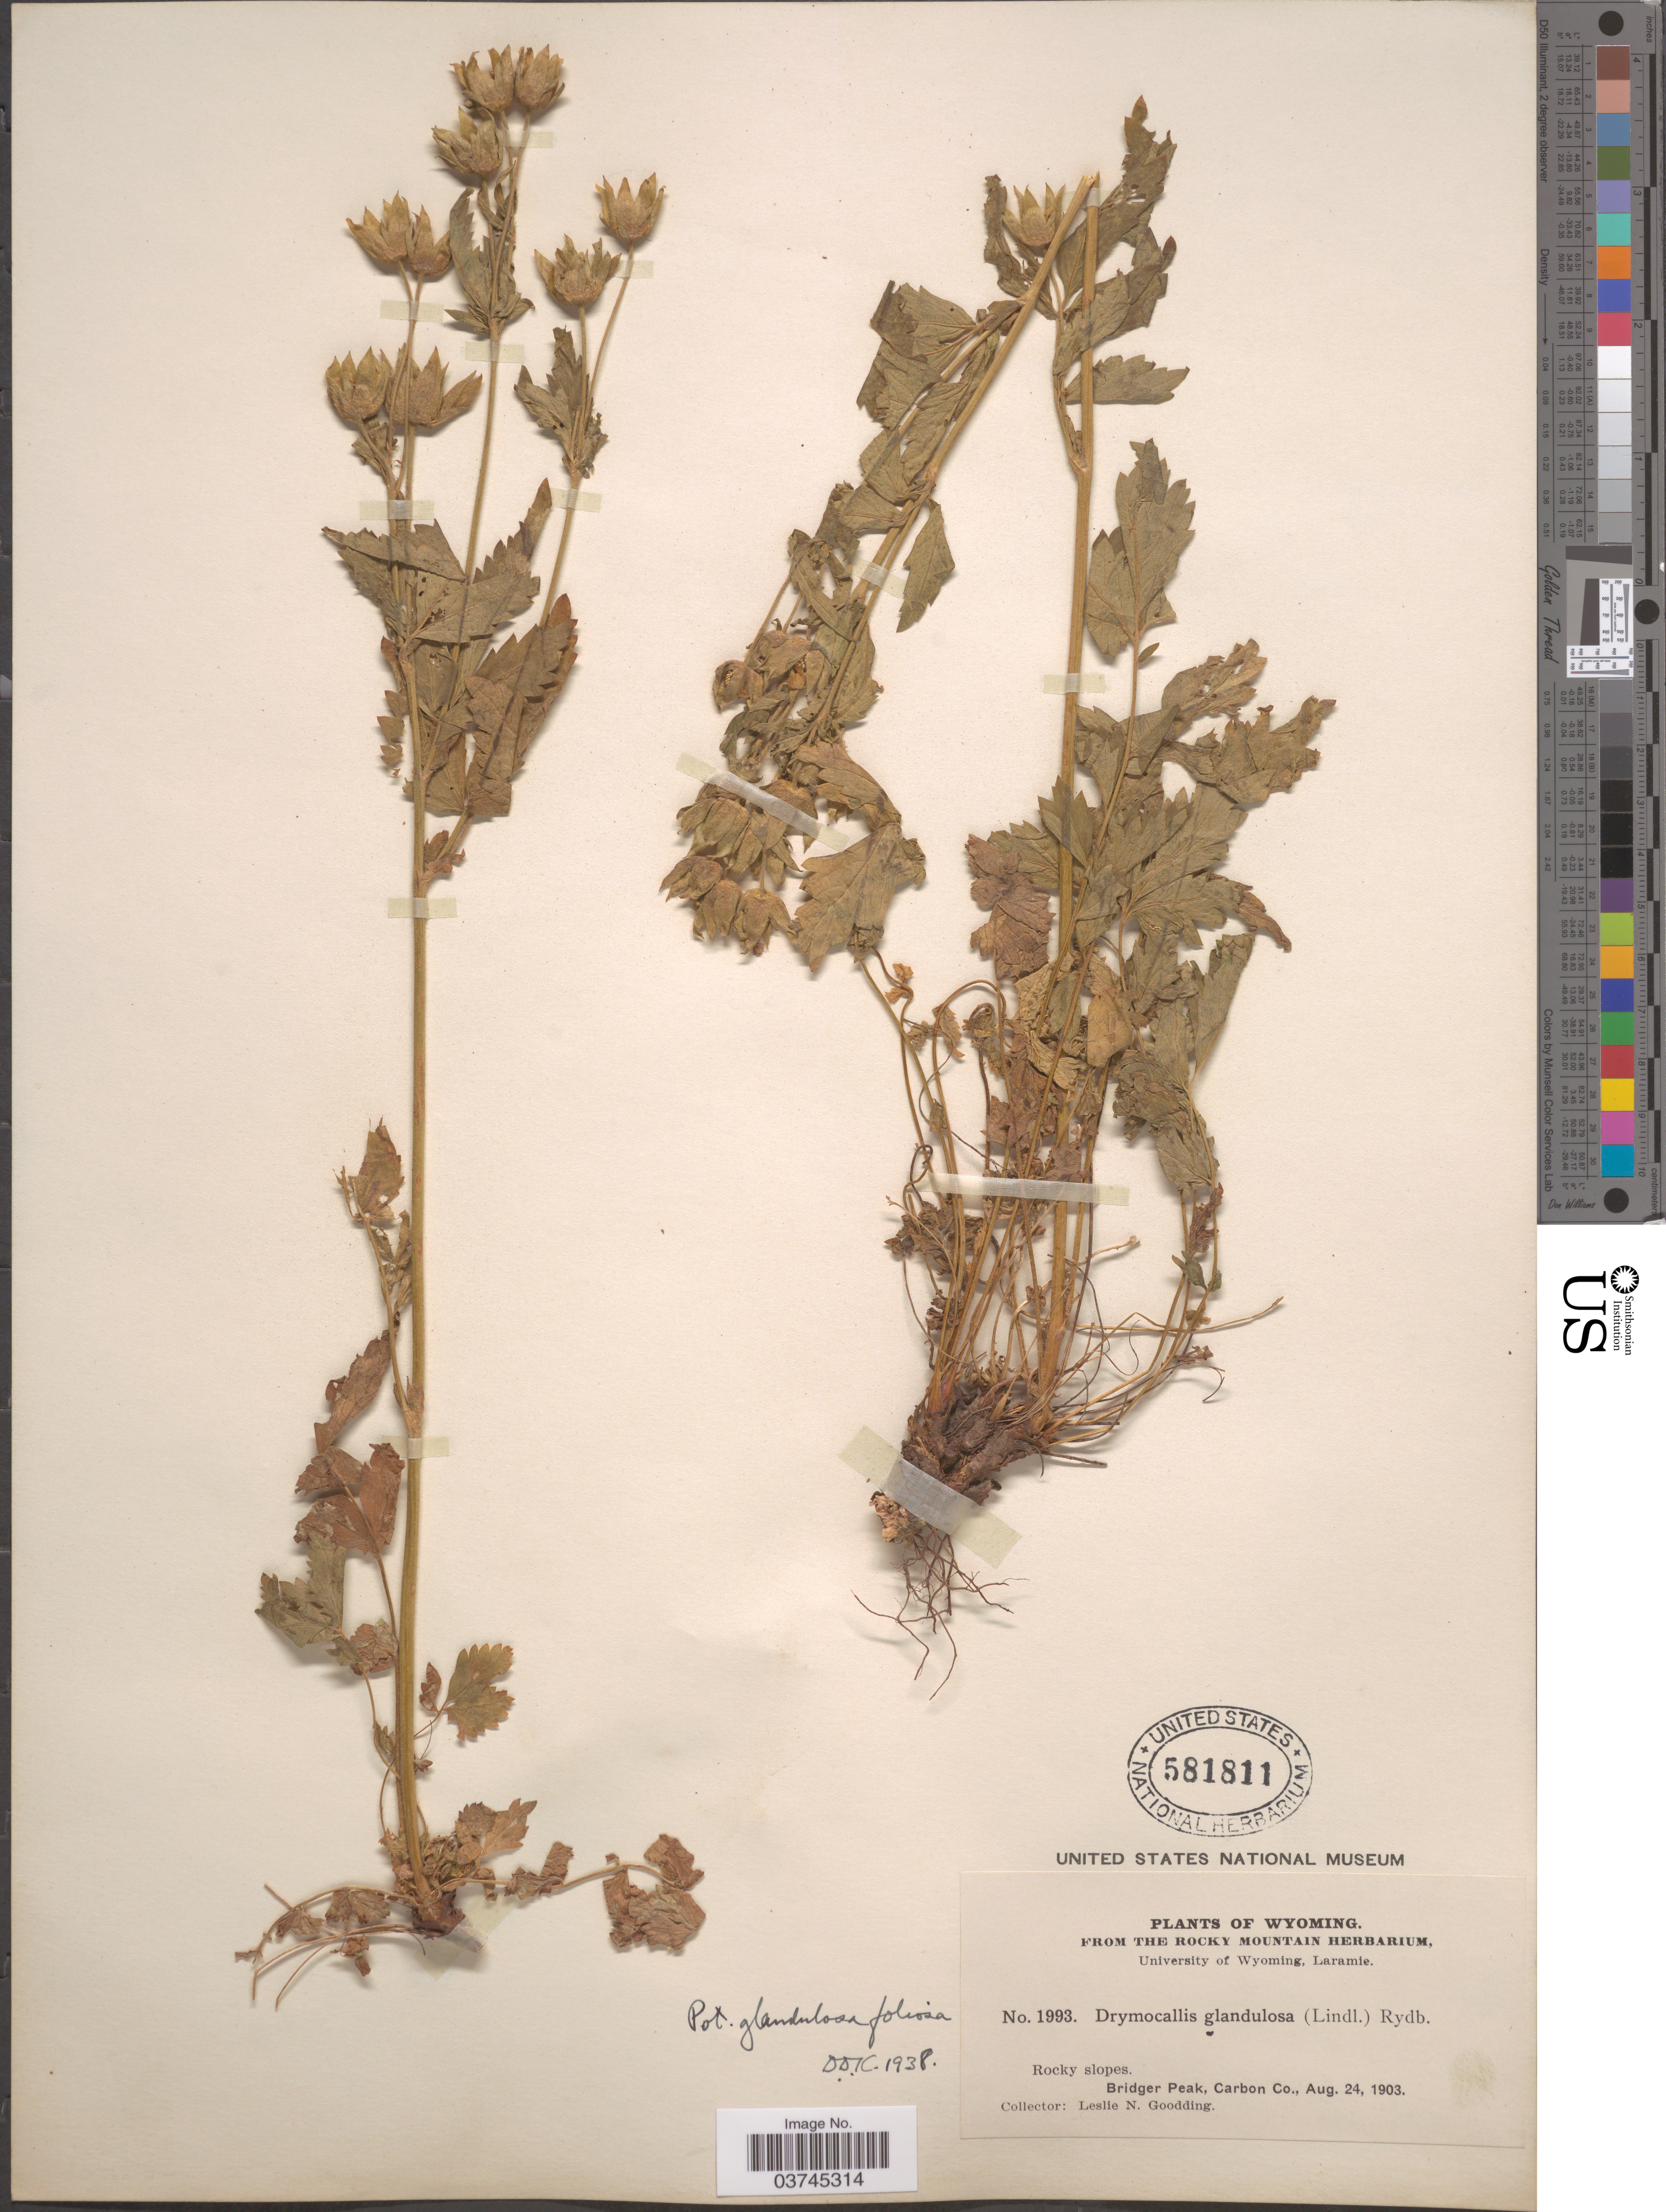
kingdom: Plantae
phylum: Tracheophyta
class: Magnoliopsida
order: Rosales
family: Rosaceae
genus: Drymocallis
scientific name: Drymocallis foliosa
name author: Rydb.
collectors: L. N. Goodding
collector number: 1993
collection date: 1903-08-24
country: United States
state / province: Wyoming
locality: Bridger Peak, Carbon Co.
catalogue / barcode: US 581811